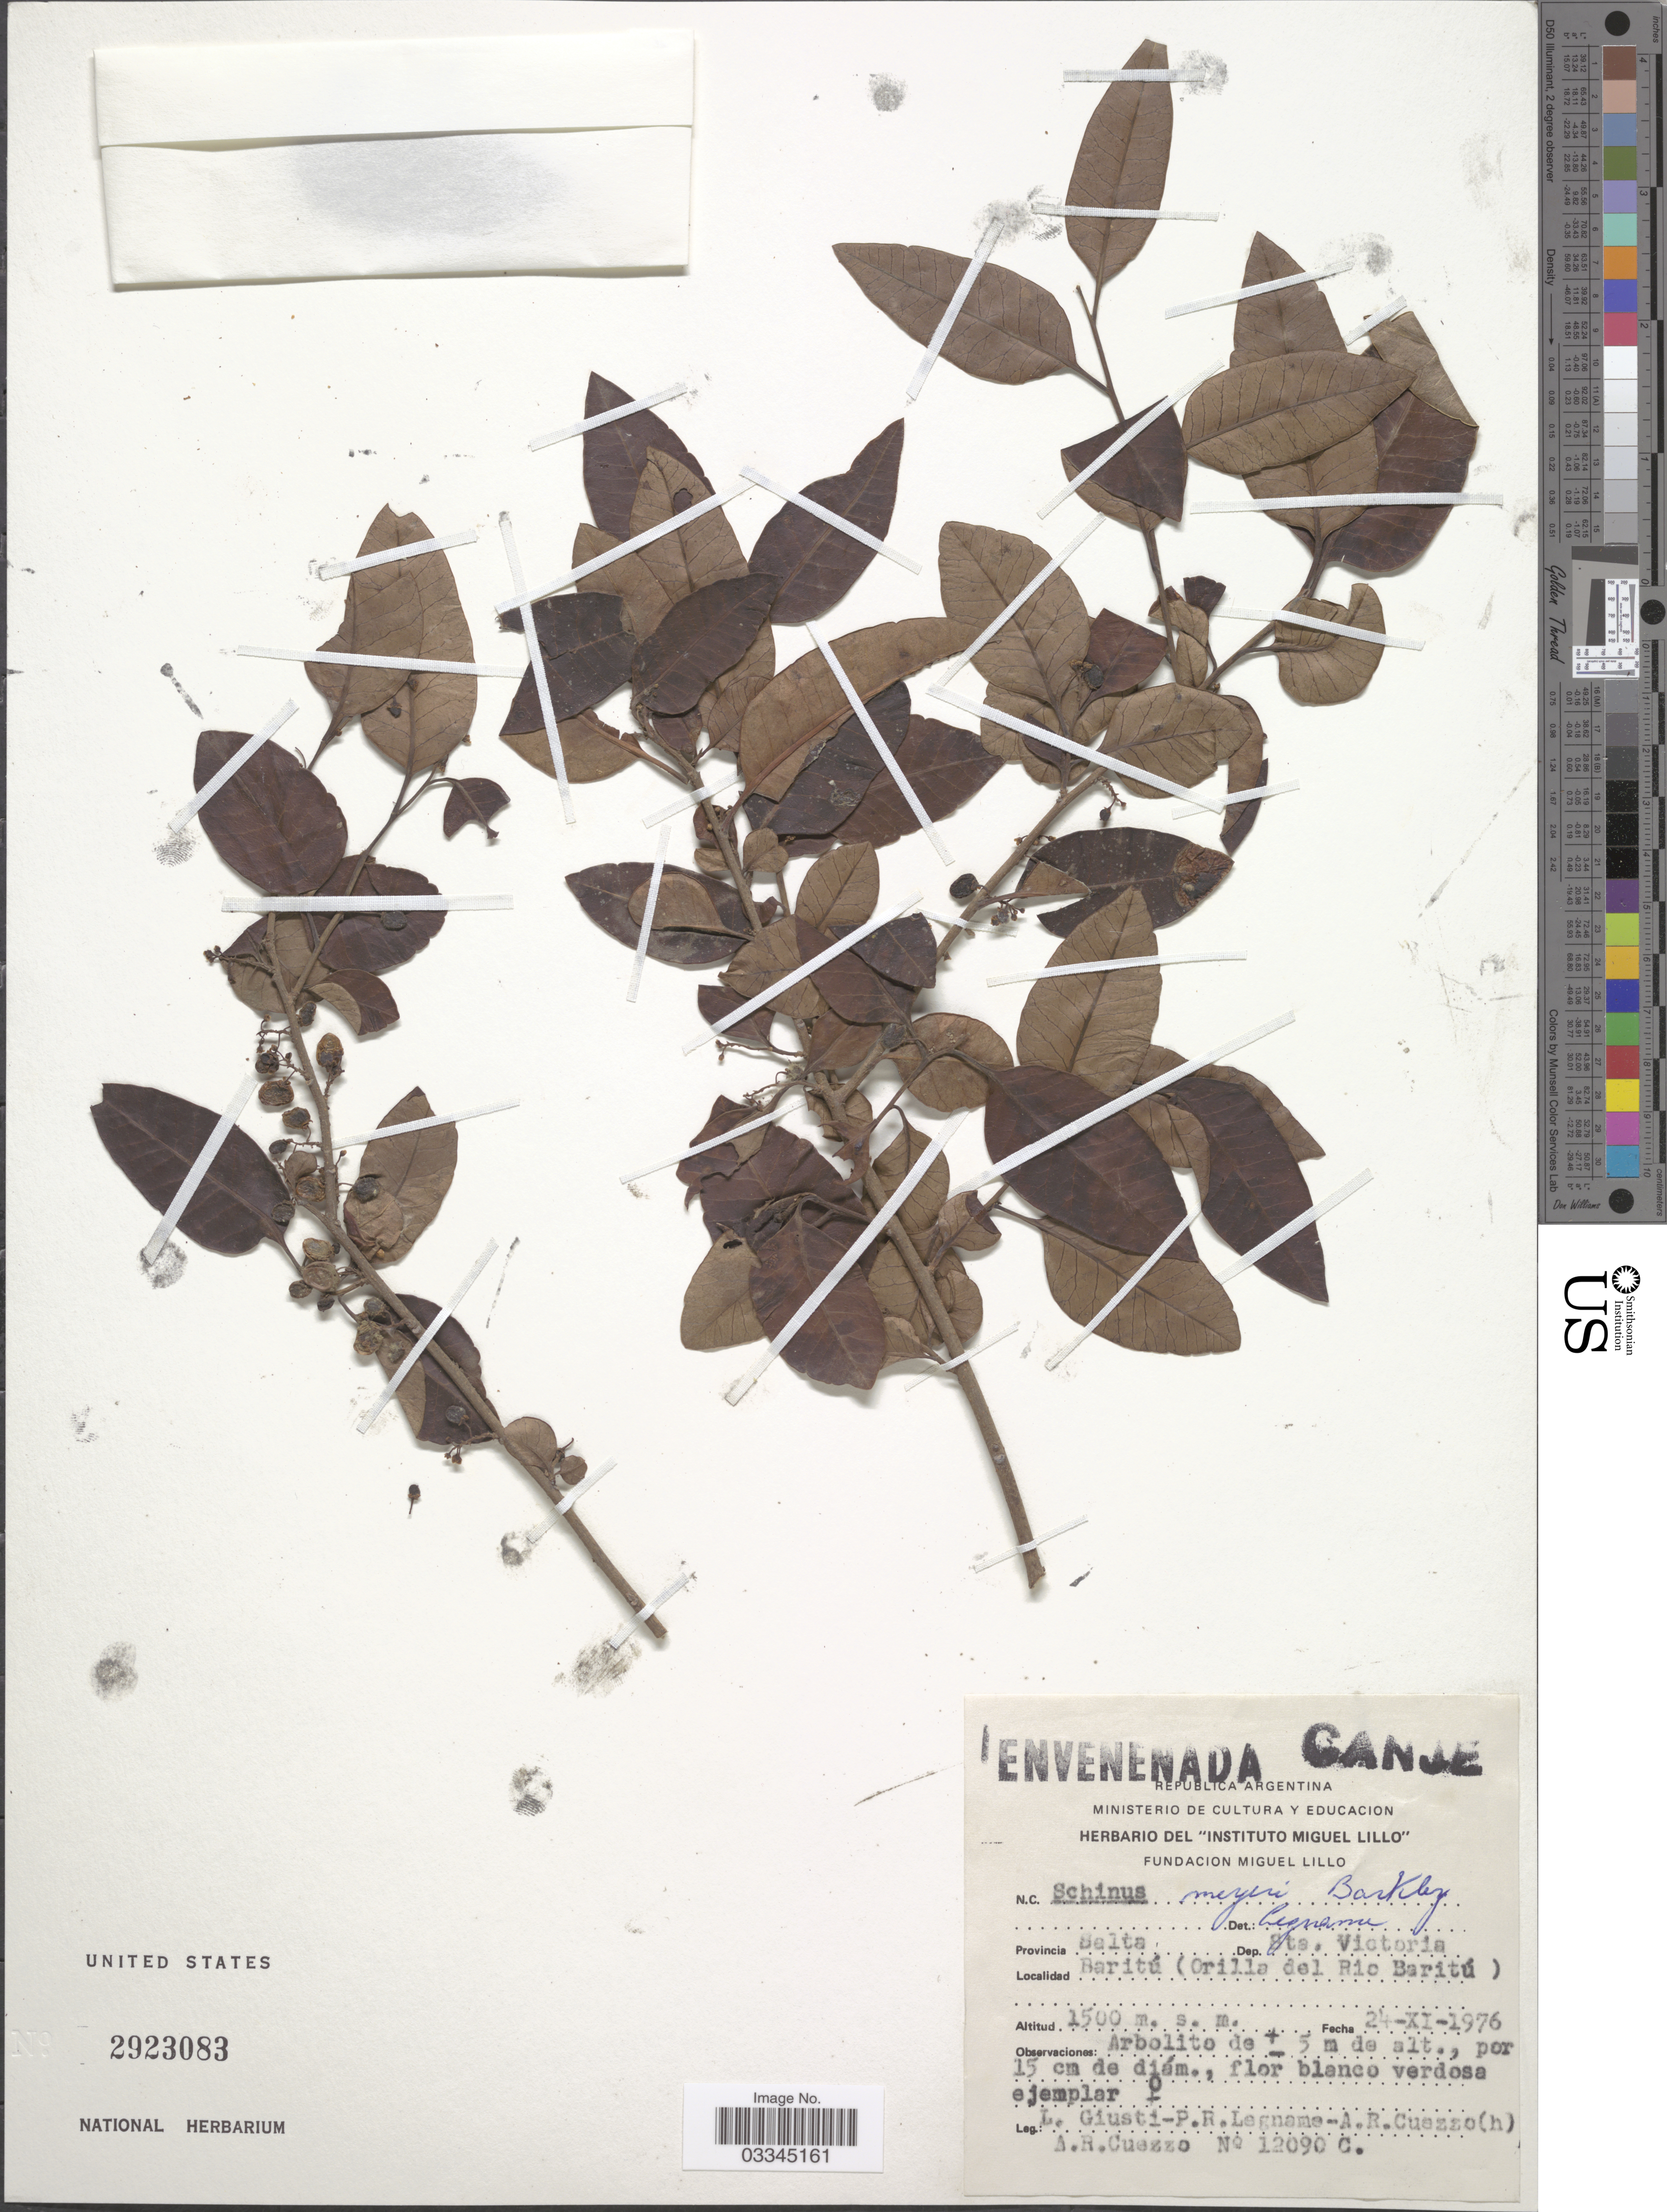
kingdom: Plantae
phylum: Tracheophyta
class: Magnoliopsida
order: Sapindales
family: Anacardiaceae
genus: Schinus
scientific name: Schinus meyeri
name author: F.A. Barkley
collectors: L. Giusti, P. R. Legname, A. Cuezzo & A. Cuezzo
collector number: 12090C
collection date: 1976-11-24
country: Argentina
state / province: Salta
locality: Dep. Sta. Victoria, Baritú (Orilla del Rio Baritú).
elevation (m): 1500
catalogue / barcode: US 2923083